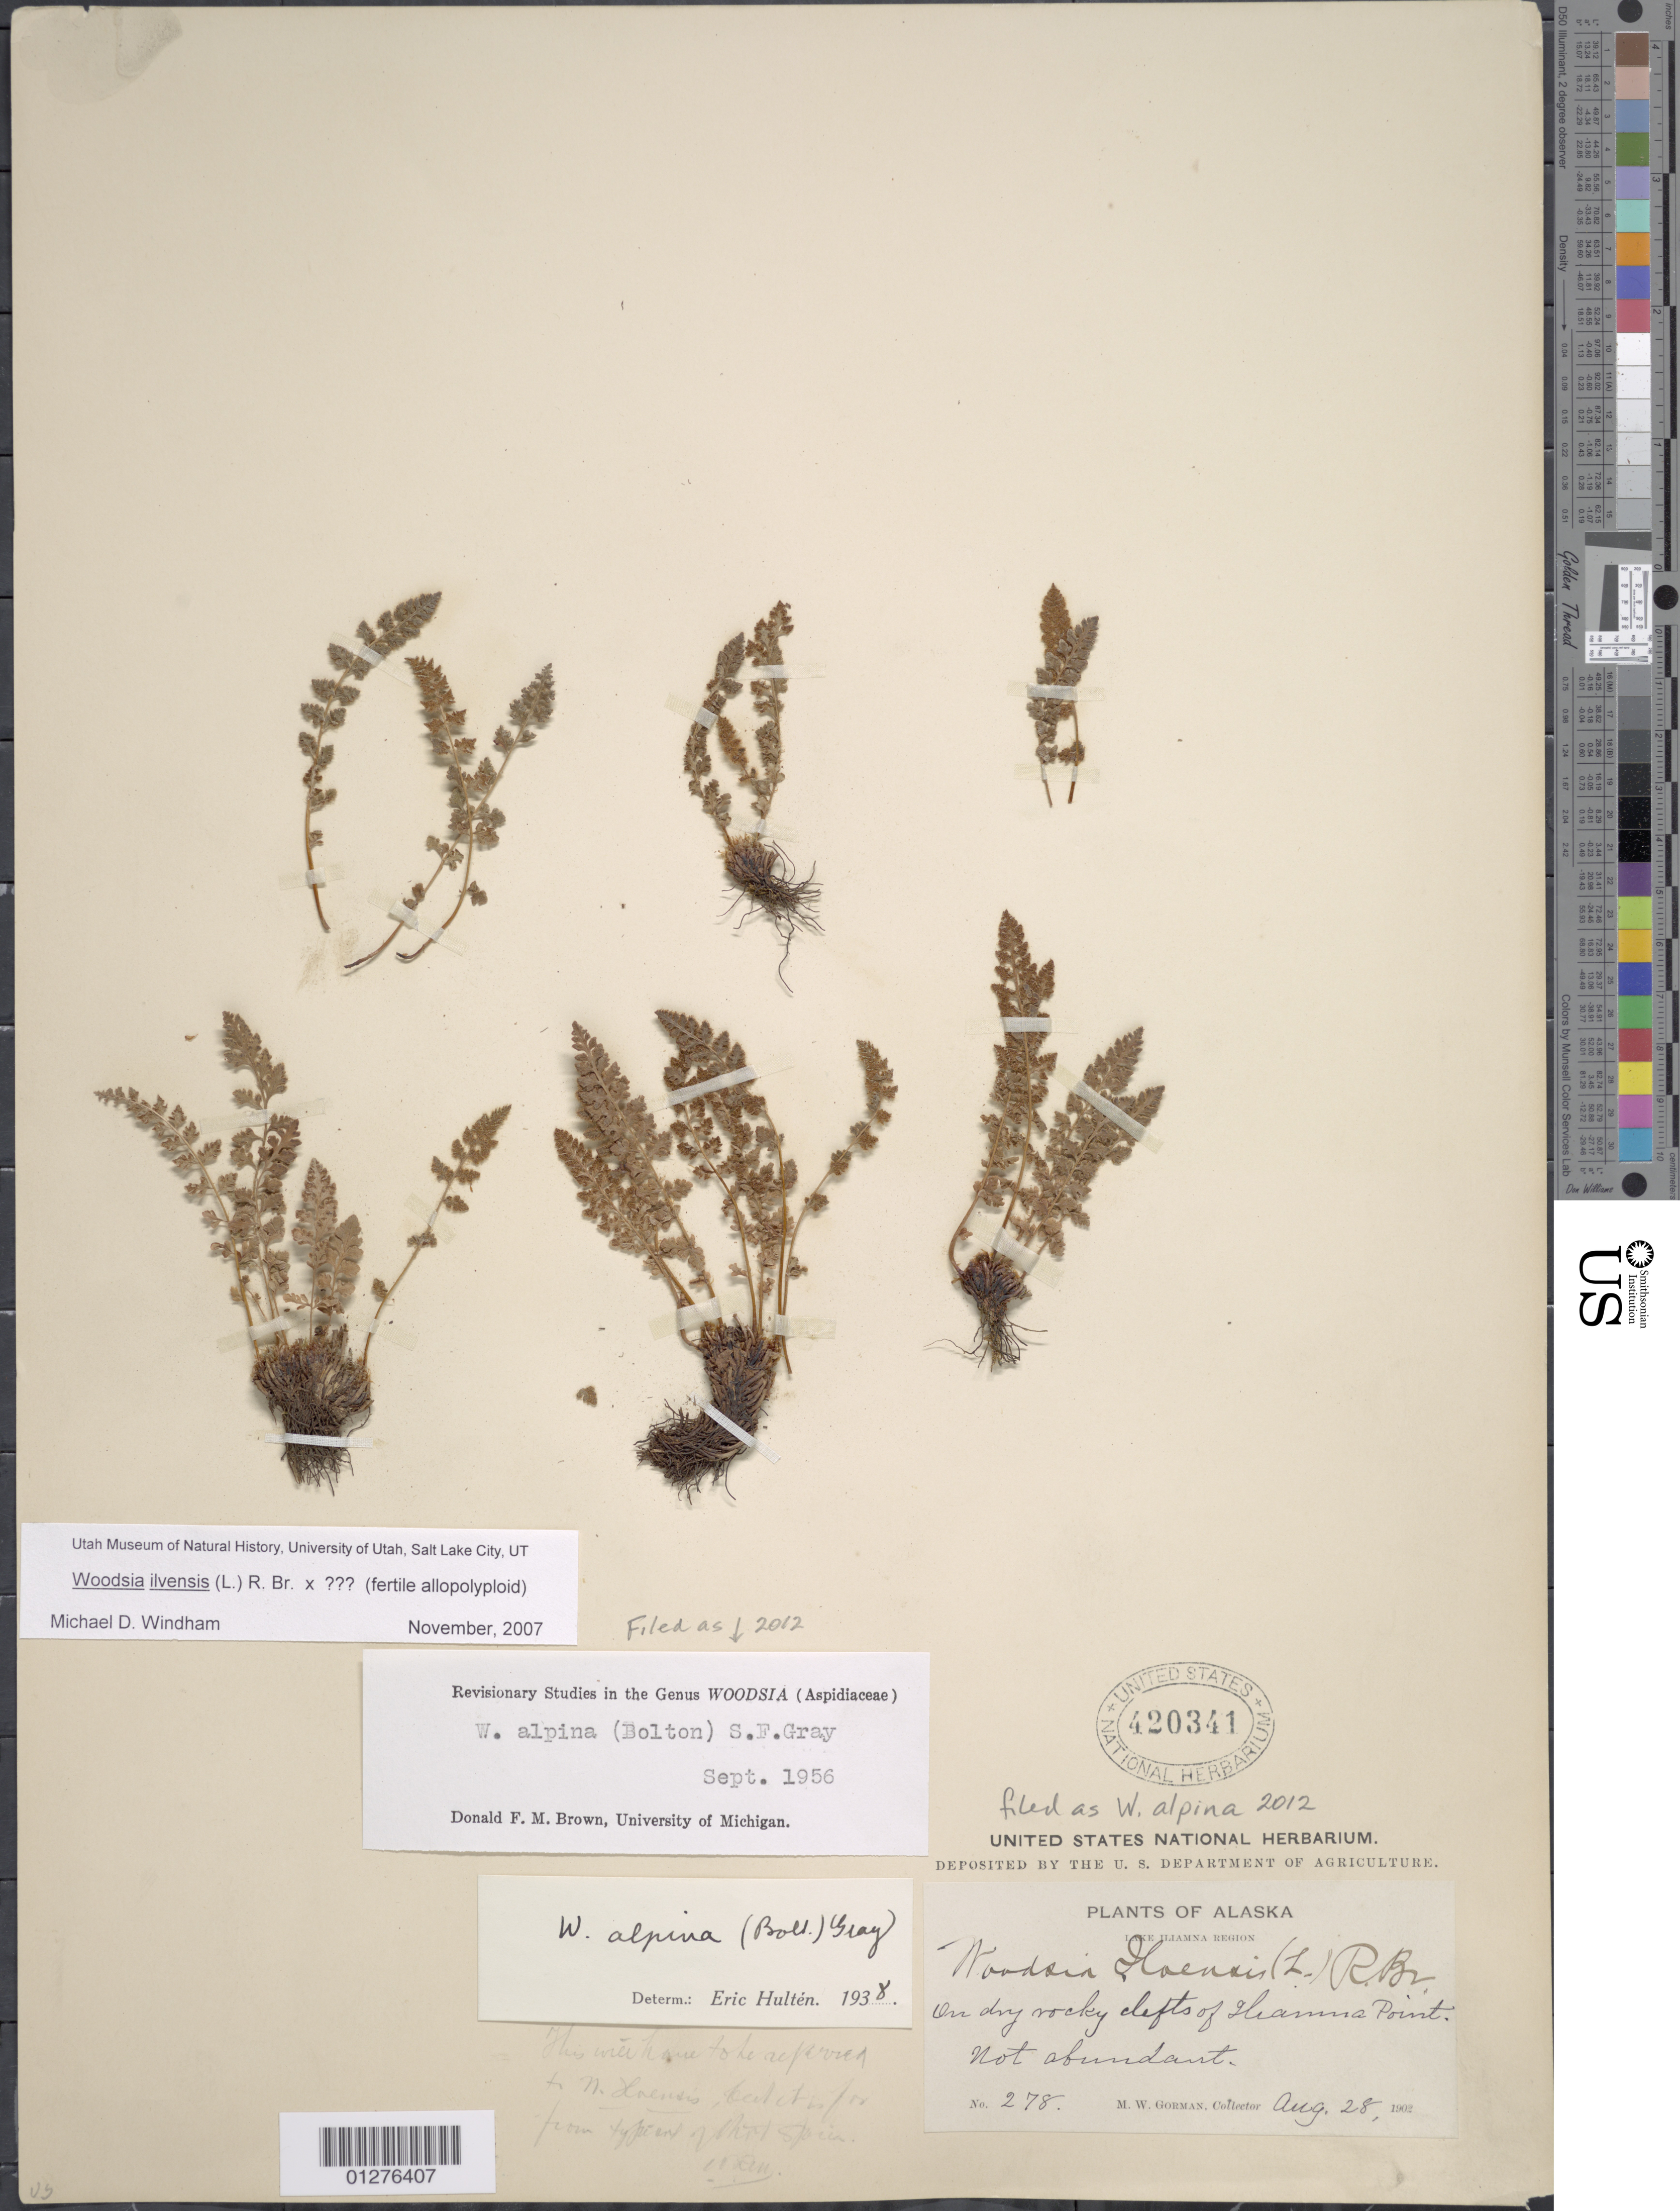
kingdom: Plantae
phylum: Tracheophyta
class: Polypodiopsida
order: Polypodiales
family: Woodsiaceae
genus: Woodsia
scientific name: Woodsia alpina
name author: (Bolton) S.F. Gray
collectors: M. W. Gorman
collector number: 278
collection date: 1902-08-28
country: United States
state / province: Alaska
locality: Lake Iliamna Region. Iliamna Point.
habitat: On dry rocky clefts.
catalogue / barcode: US 420341